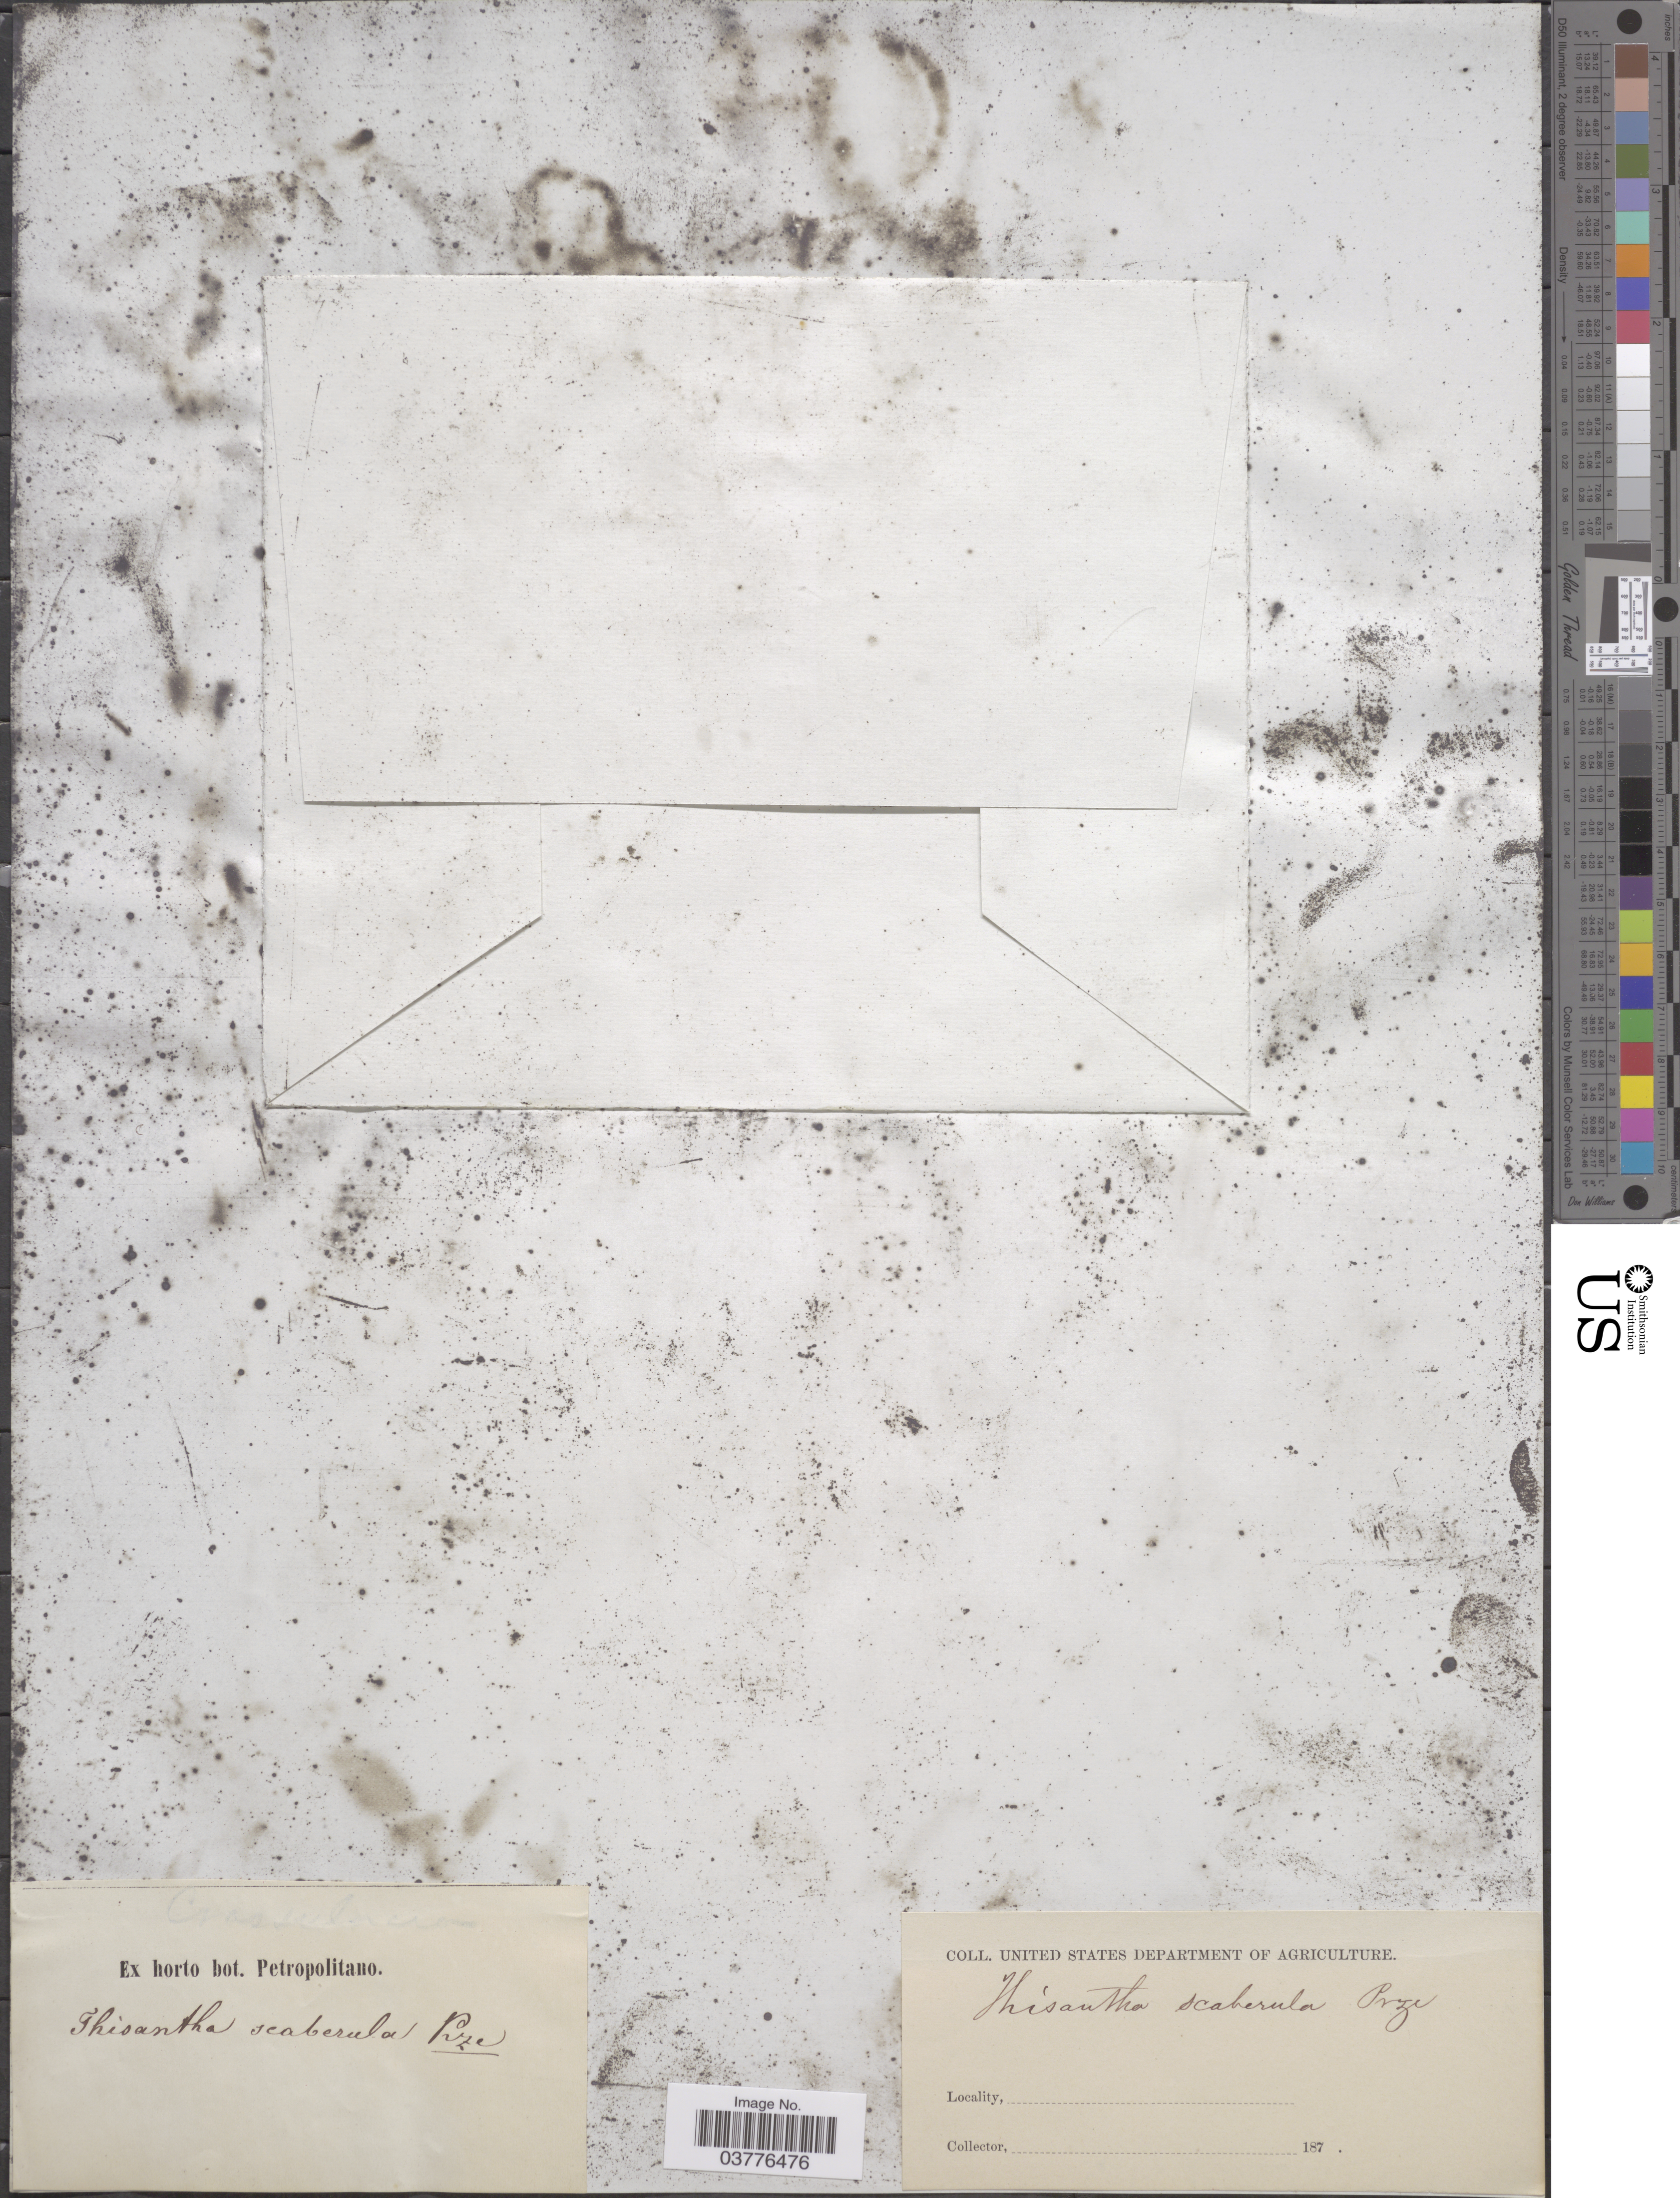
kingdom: Plantae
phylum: Tracheophyta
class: Magnoliopsida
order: Saxifragales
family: Crassulaceae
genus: Crassula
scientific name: Crassula glomerata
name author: P.J. Bergius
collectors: United States Department of Agriculture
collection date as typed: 187